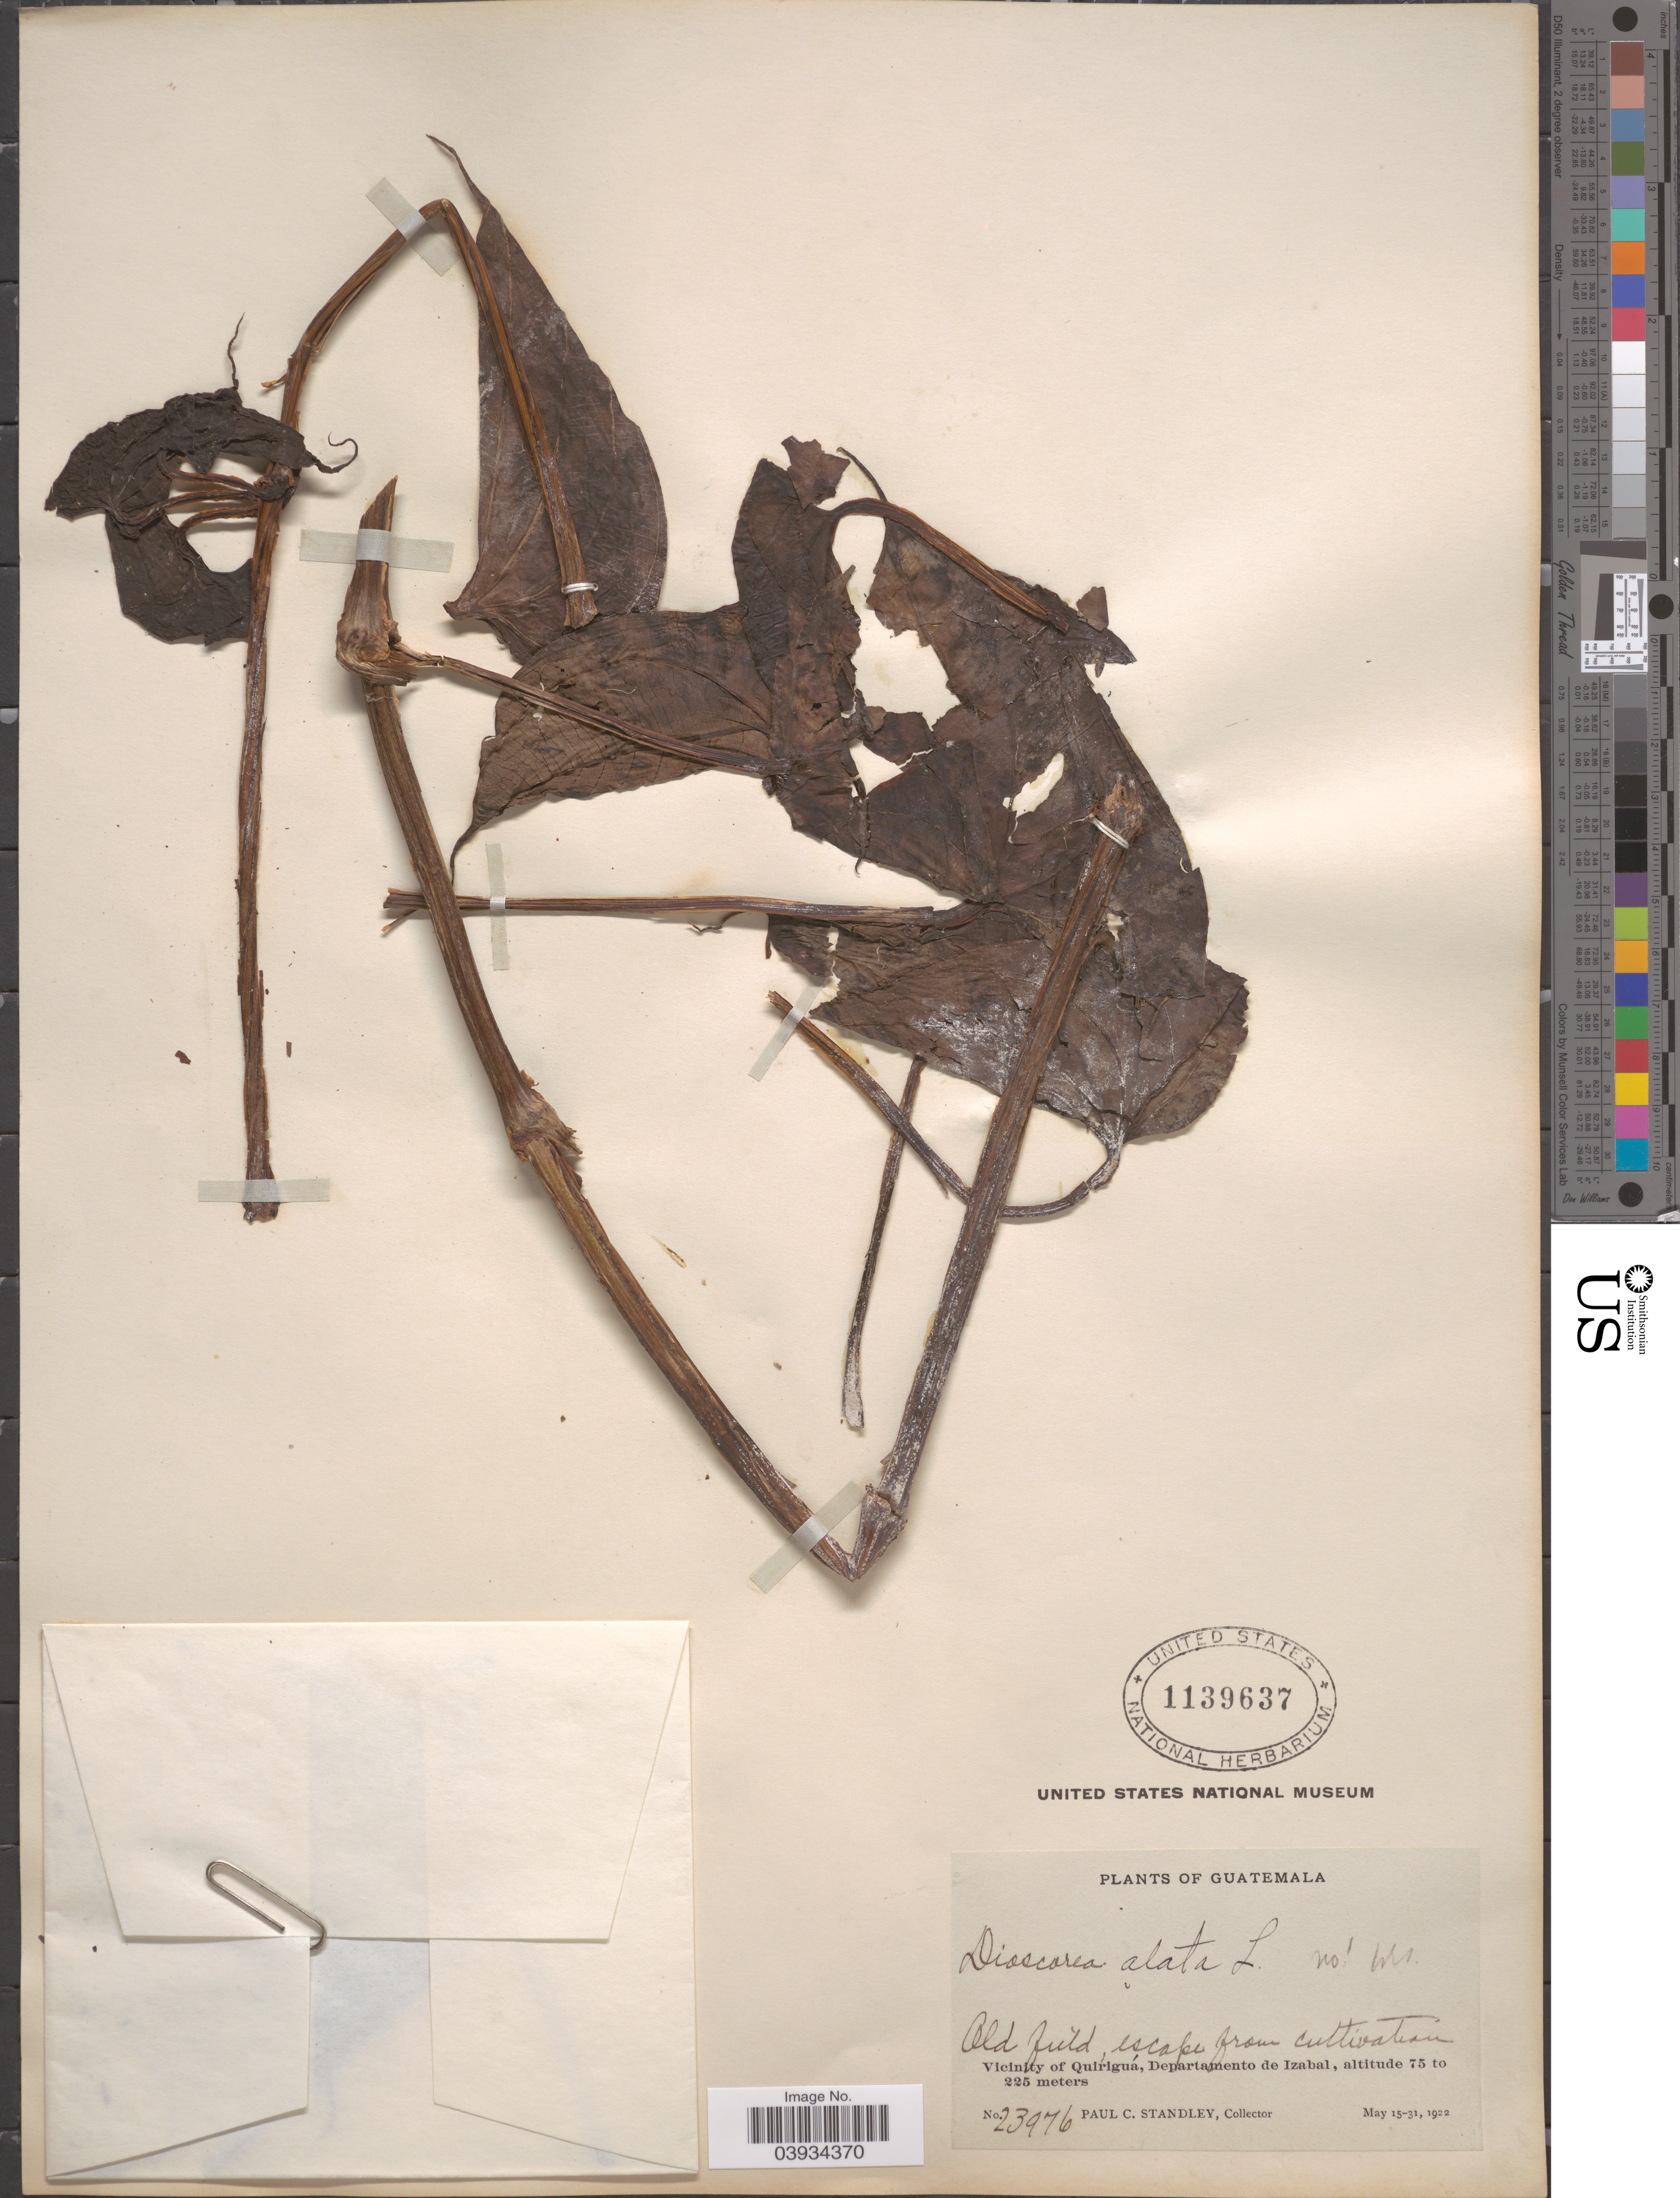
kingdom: Plantae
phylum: Tracheophyta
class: Liliopsida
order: Dioscoreales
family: Dioscoreaceae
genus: Dioscorea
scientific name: Dioscorea alata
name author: L.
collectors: P. C. Standley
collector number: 23976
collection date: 1922-05-15/1922-05-31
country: Guatemala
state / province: Izabal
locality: Old field. Vicinity of Quiriguá, Departamento de Izabal.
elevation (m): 75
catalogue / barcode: US 1139637